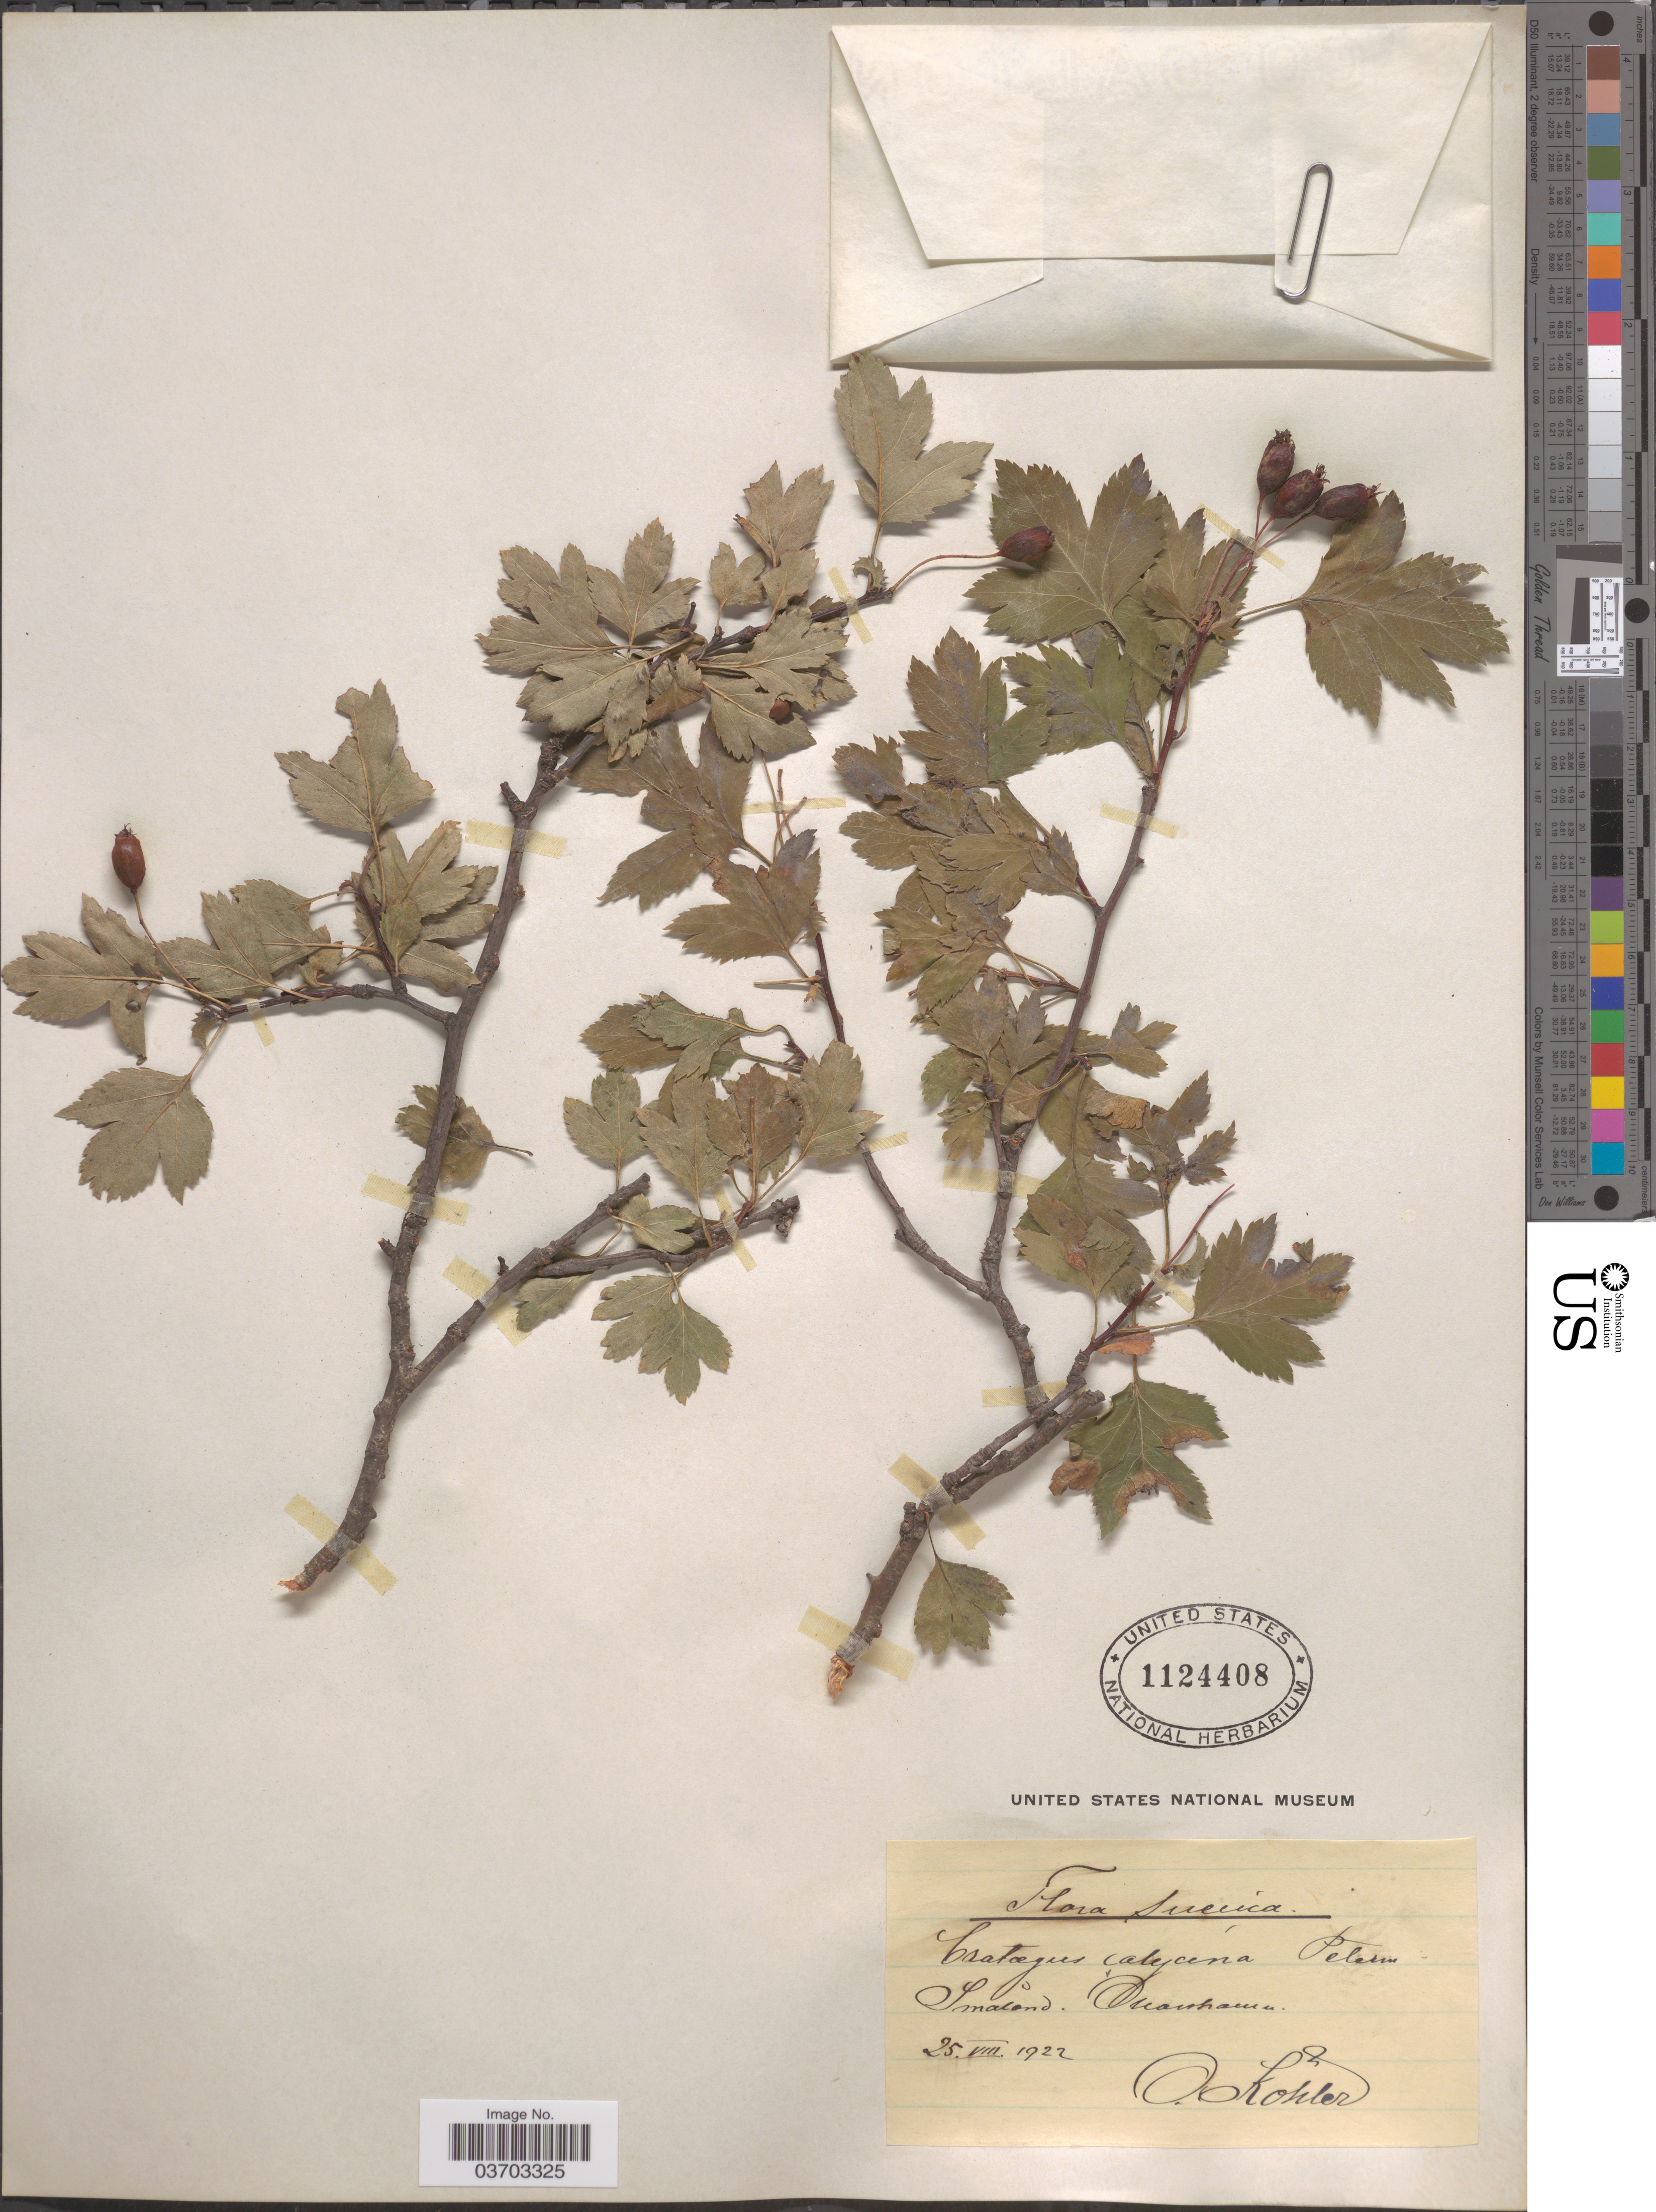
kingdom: Plantae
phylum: Tracheophyta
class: Magnoliopsida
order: Rosales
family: Rosaceae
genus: Crataegus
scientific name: Crataegus calycina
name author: Peterm.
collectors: O. Köhler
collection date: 1922-08-25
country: Sweden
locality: Suecica. Småland. Oscarshamn [ = Oskarshamn].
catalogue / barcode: US 1124408